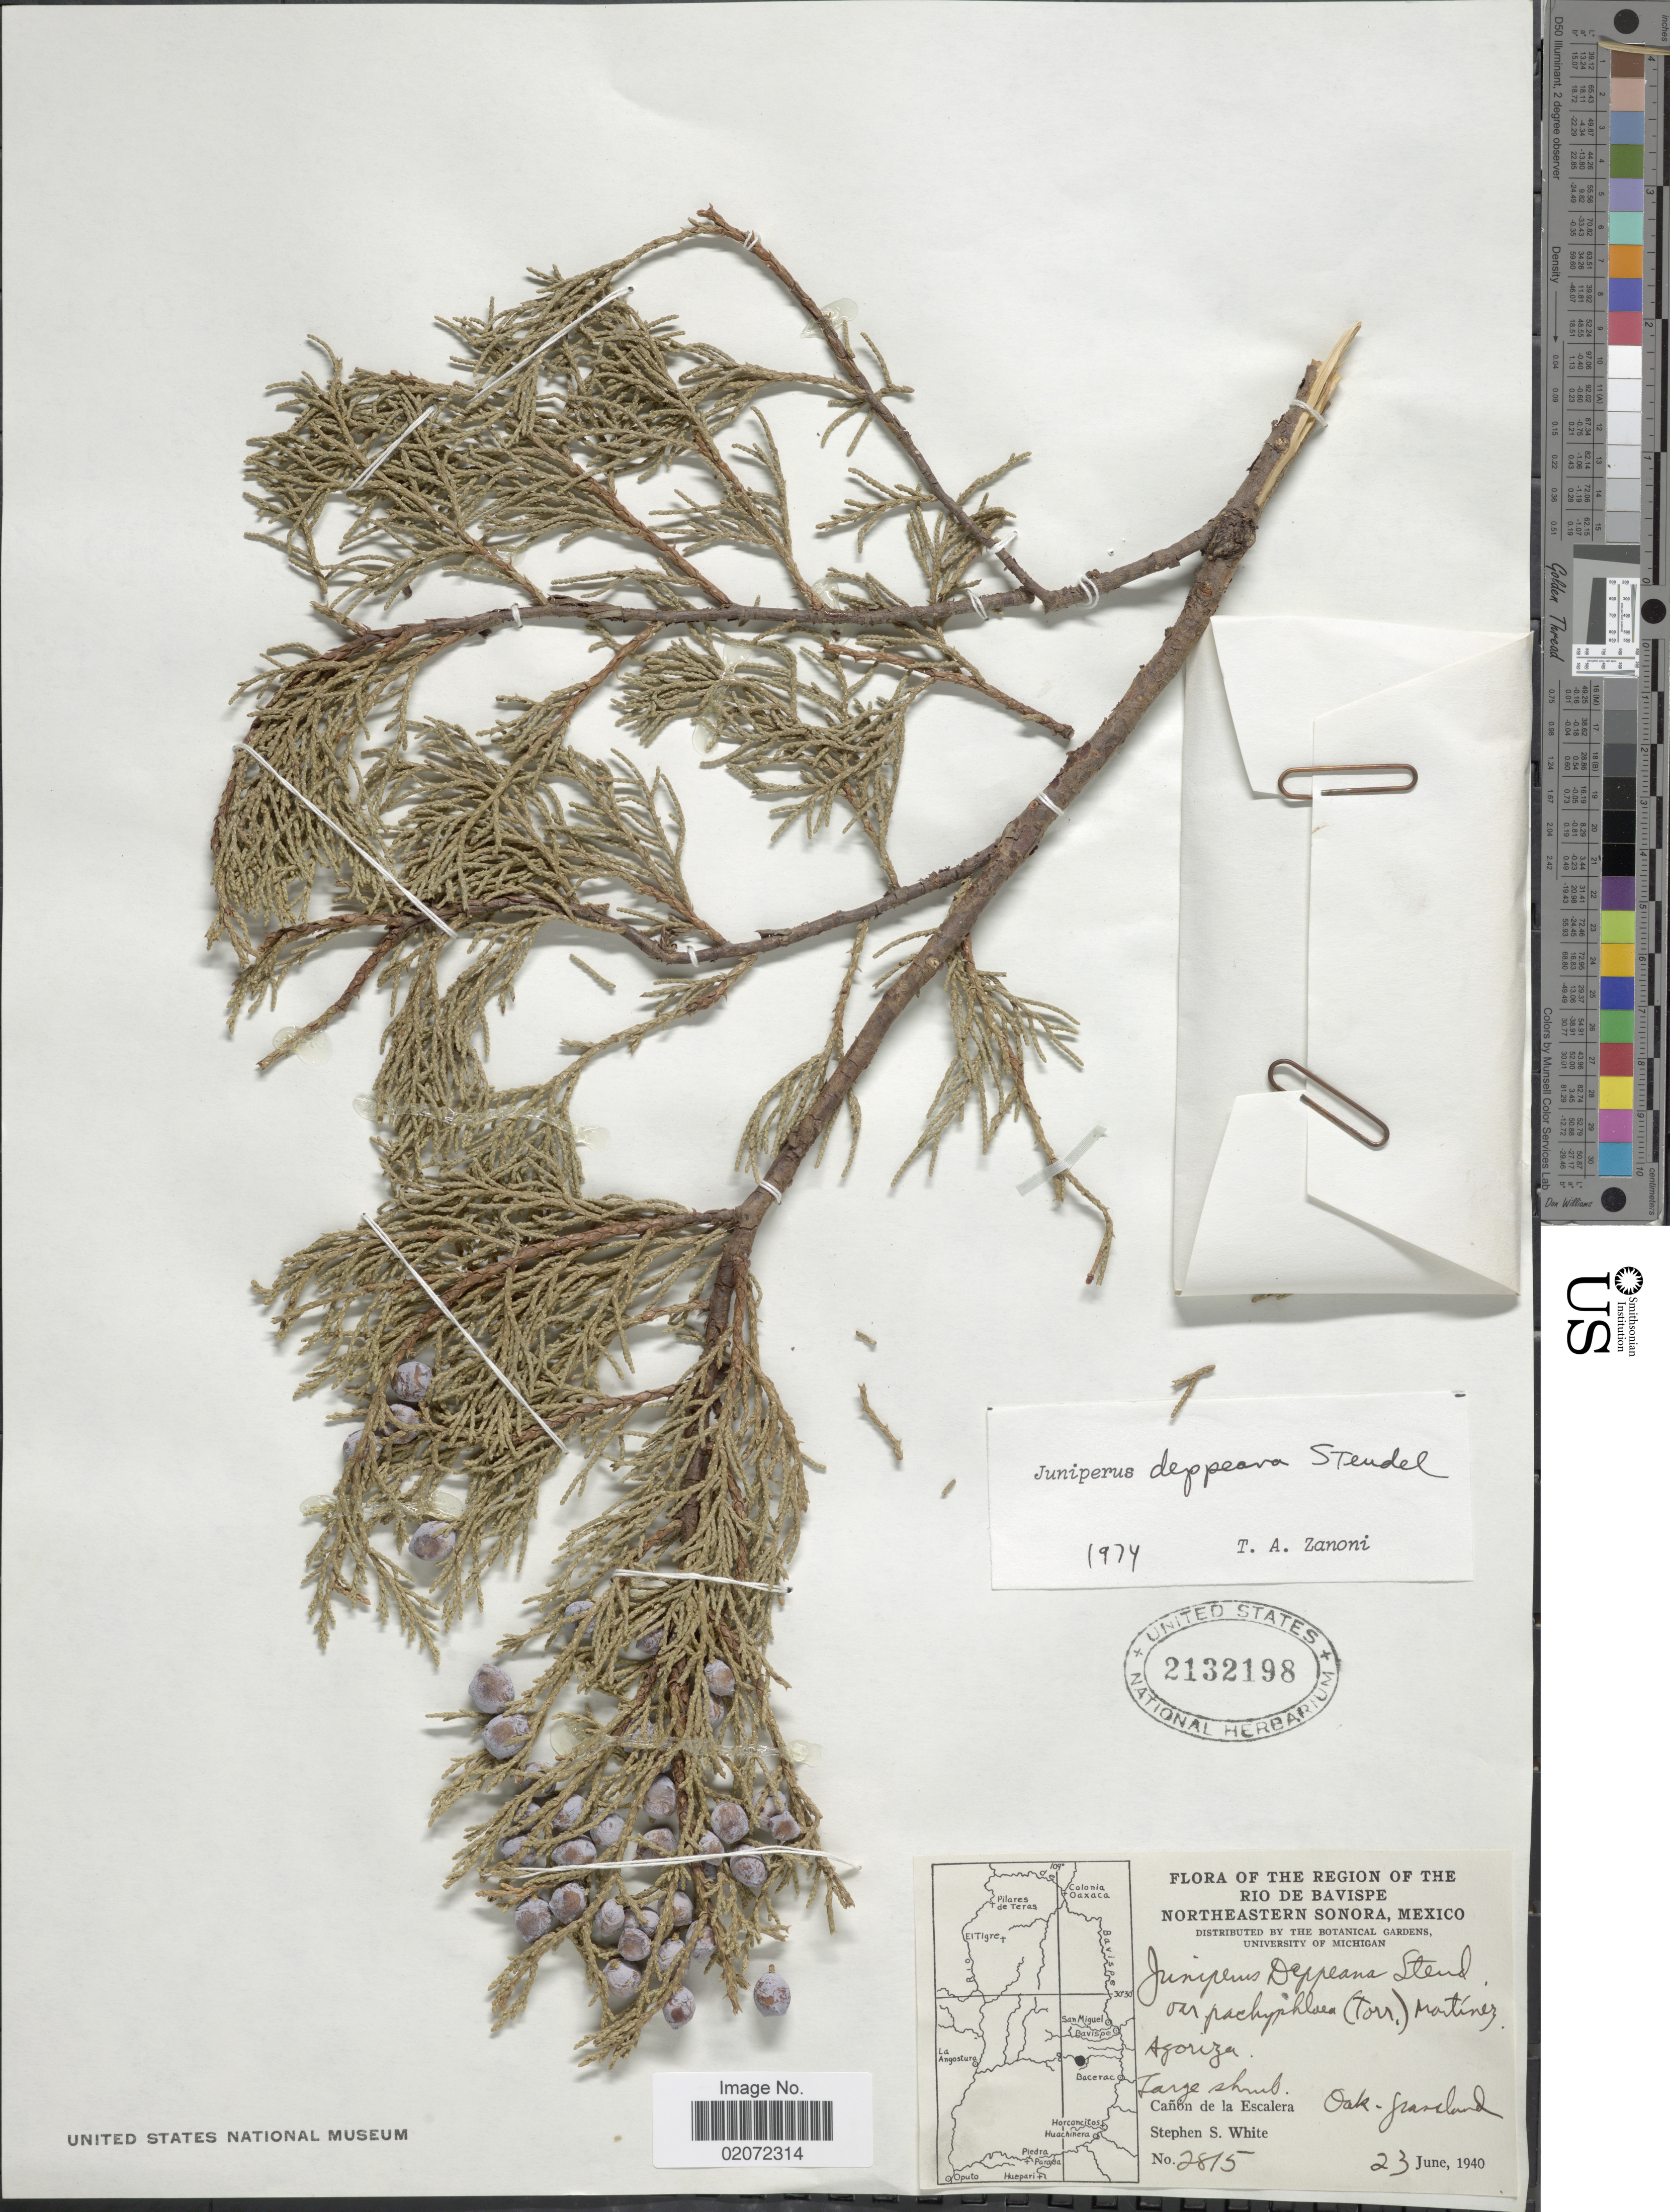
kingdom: Plantae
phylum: Tracheophyta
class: Pinopsida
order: Pinales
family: Cupressaceae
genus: Juniperus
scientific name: Juniperus deppeana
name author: Steud.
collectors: S. S. White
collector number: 2815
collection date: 1940-06-23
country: Mexico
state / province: Sonora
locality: Region of the Rio de Bavispe. Northeastern Sonora. Cañon de la Escalera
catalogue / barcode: US 2132198